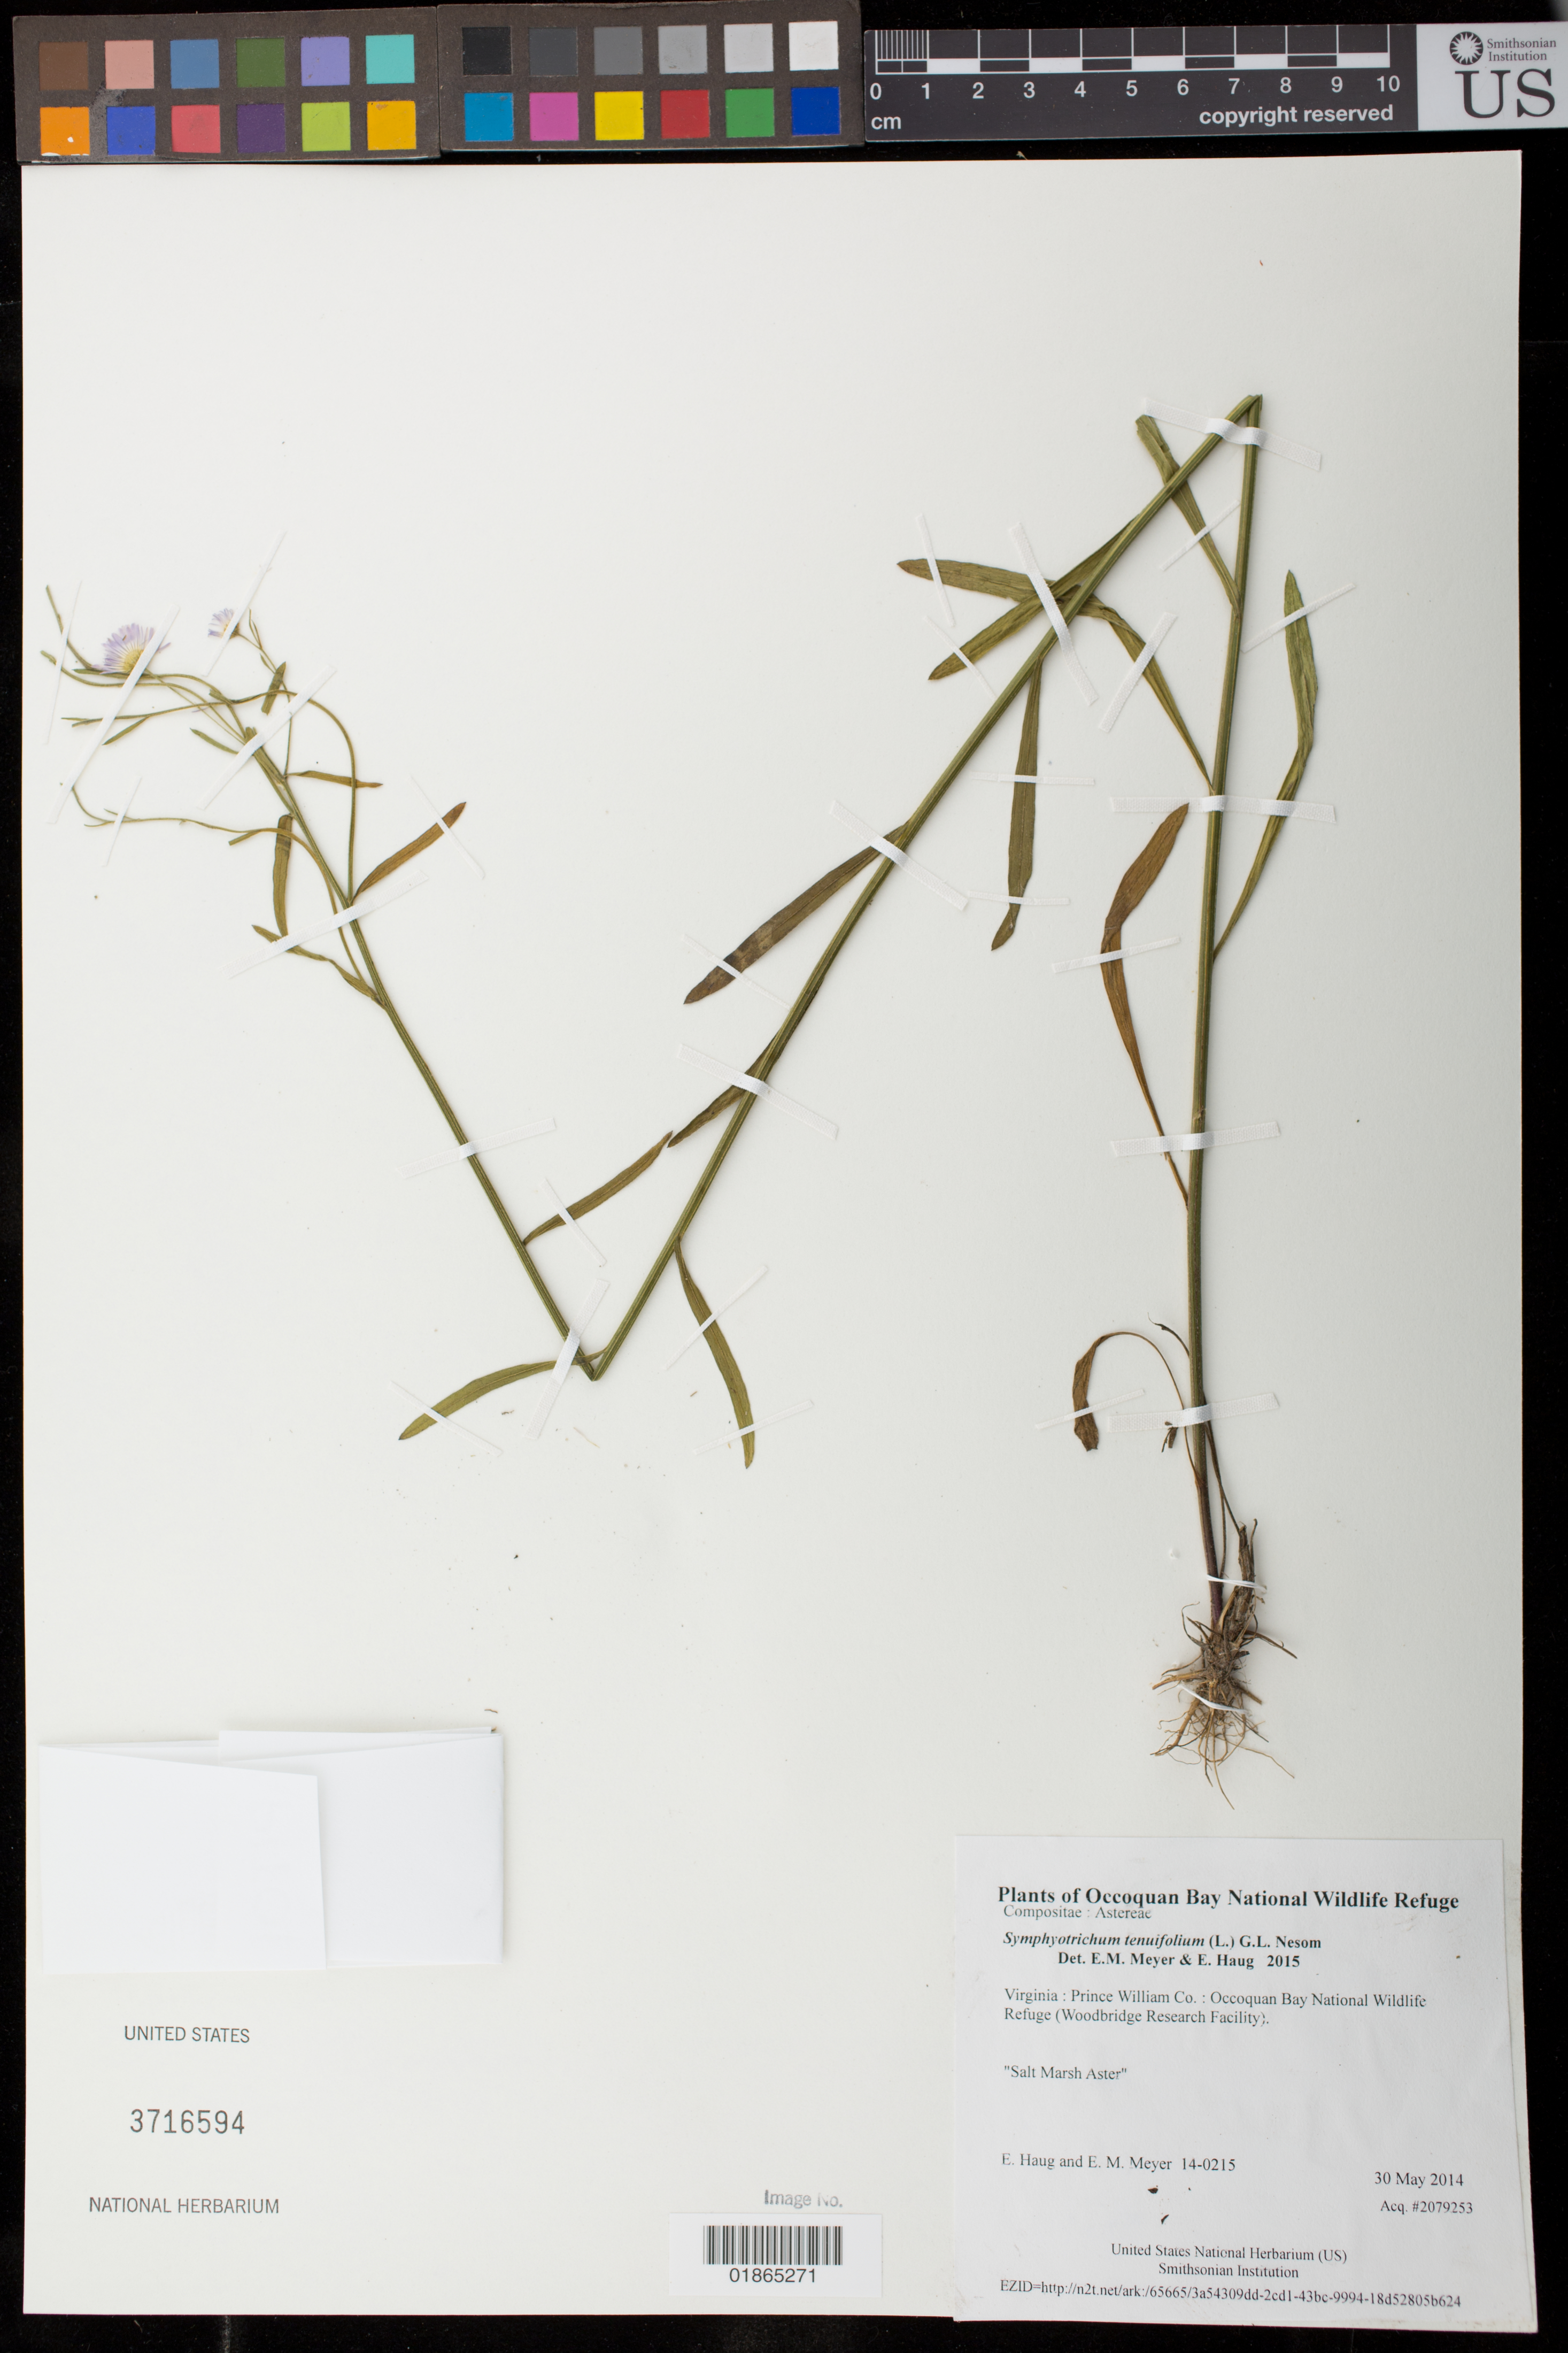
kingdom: Plantae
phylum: Tracheophyta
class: Magnoliopsida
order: Asterales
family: Asteraceae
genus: Symphyotrichum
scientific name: Symphyotrichum tenuifolium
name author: (L.) G.L. Nesom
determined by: Meyer, E. M.; Haug, E.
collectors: E. Haug & E. M. Meyer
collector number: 14-0215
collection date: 2014-05-30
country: United States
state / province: Virginia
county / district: Prince William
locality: Occoquan Bay National Wildlife Refuge (Woodbridge Research Facility).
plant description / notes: Salt Marsh Aster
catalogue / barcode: US 3716594